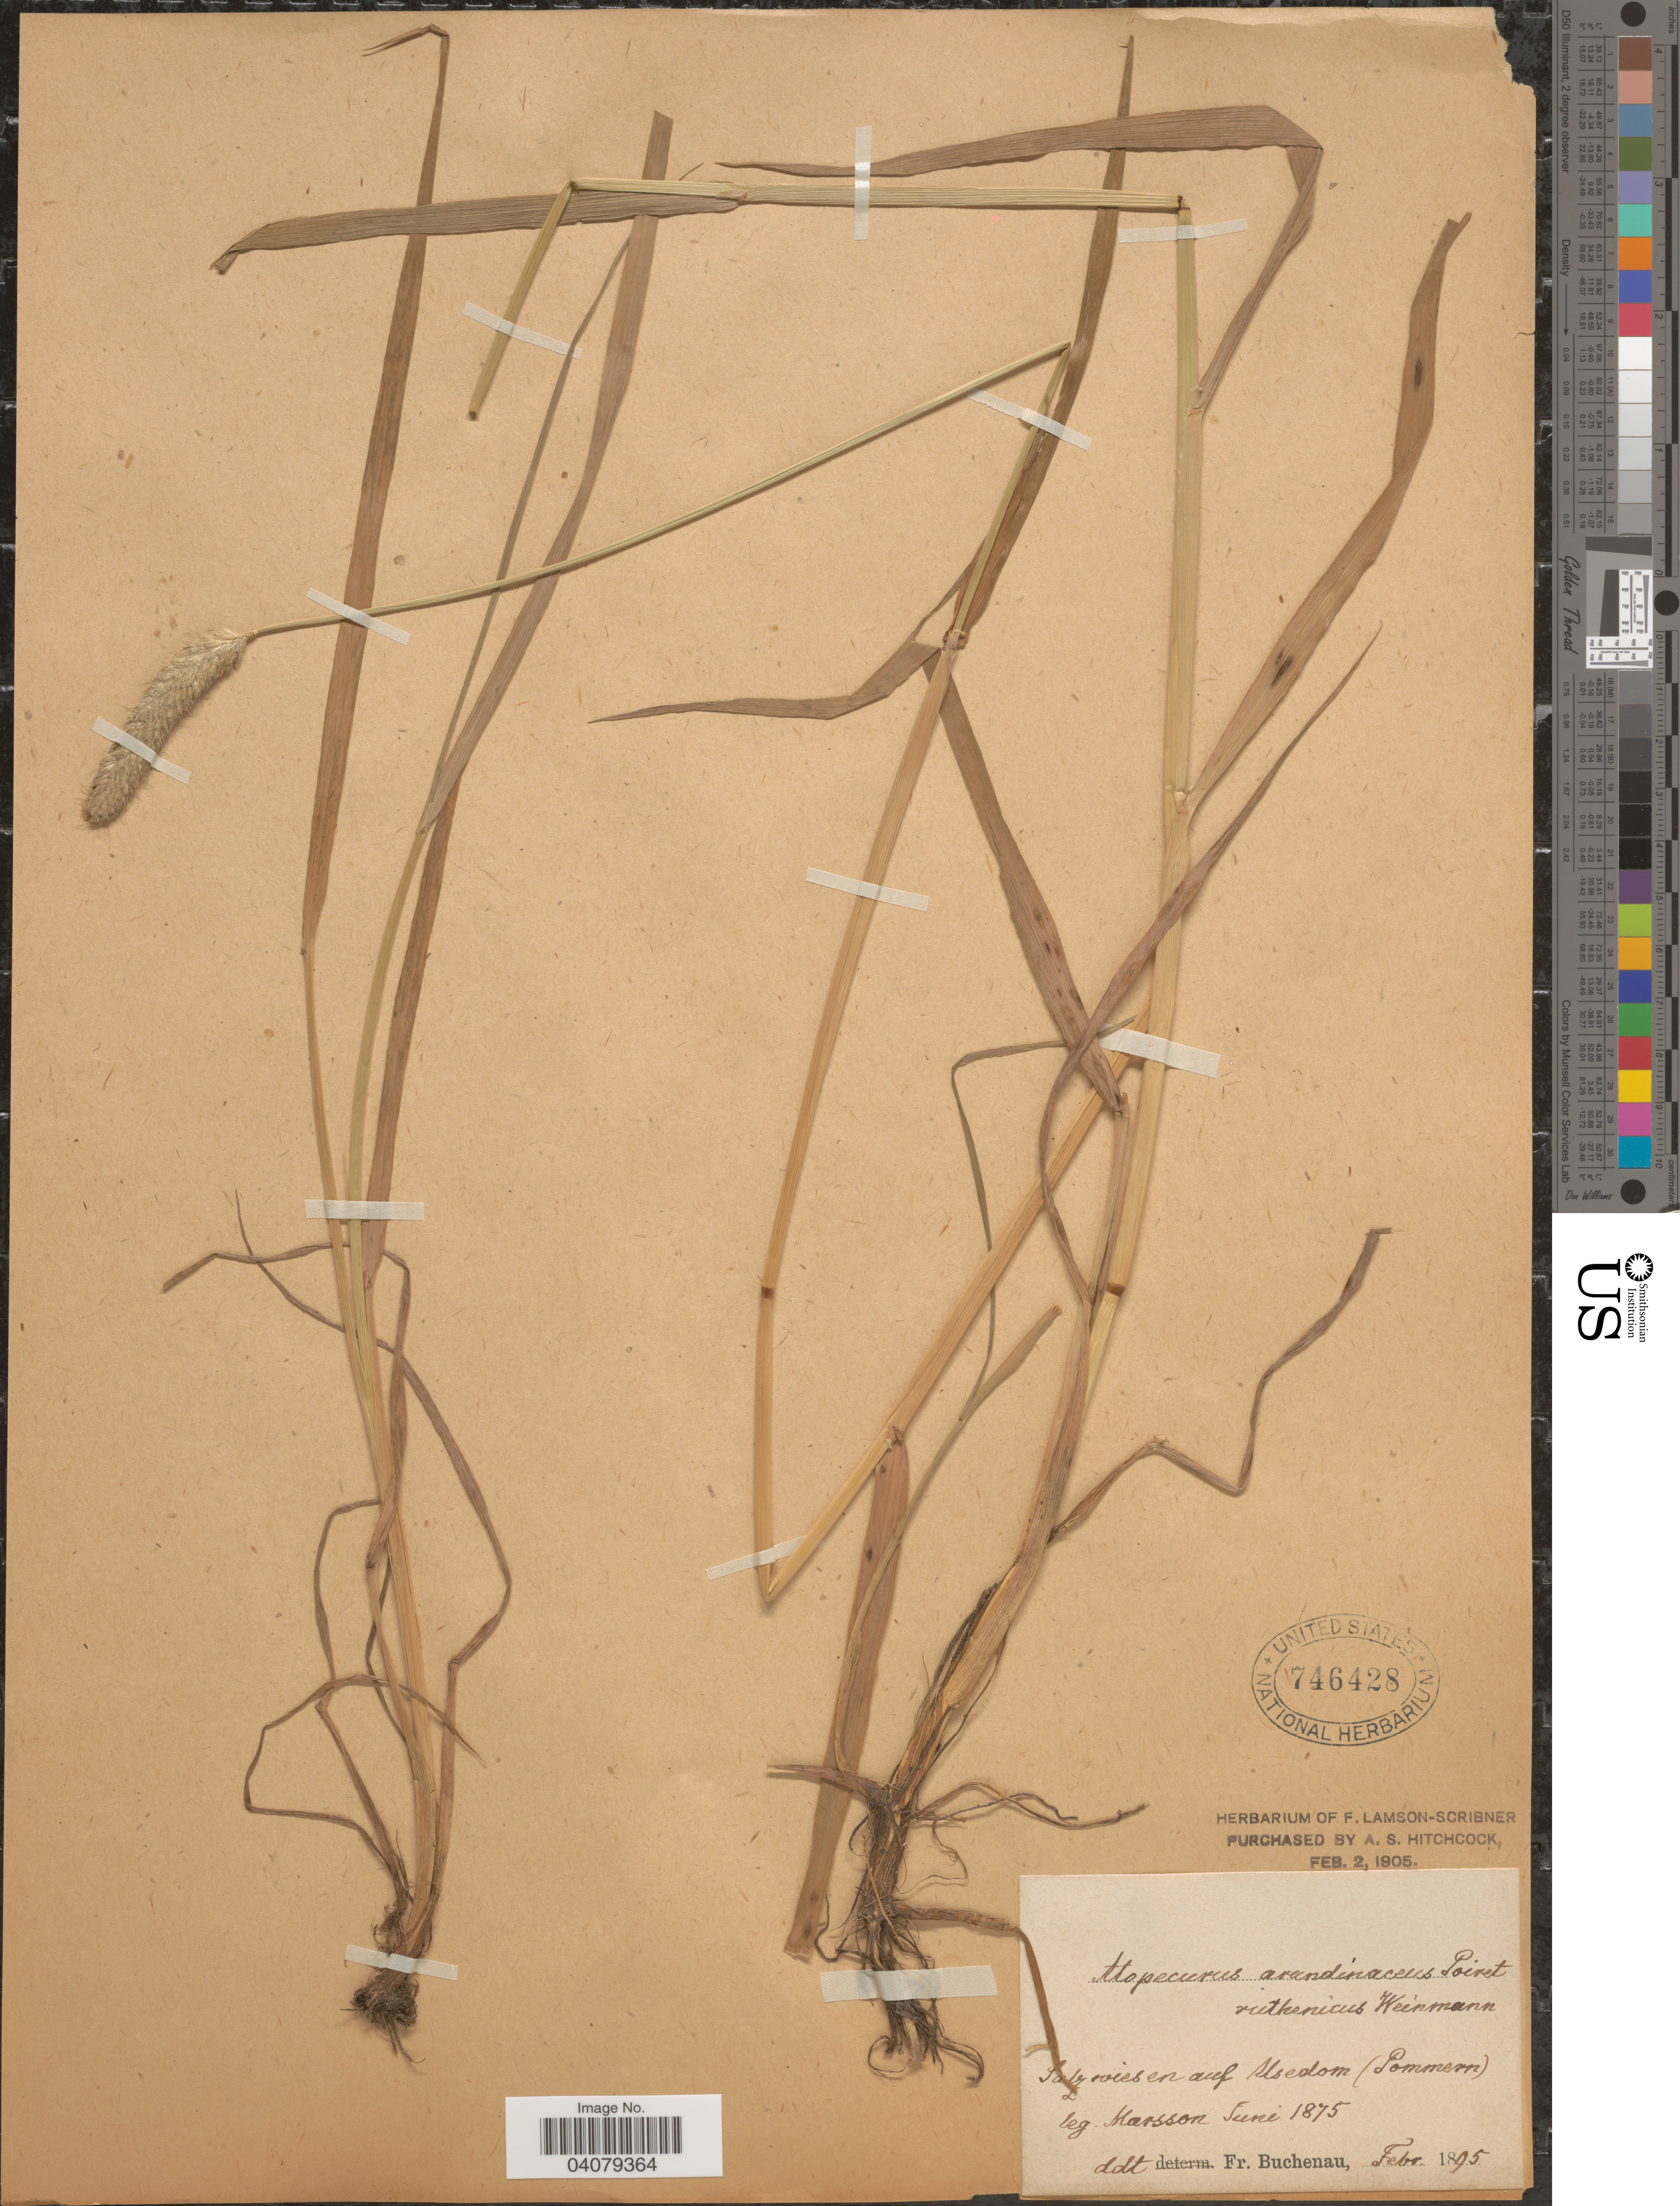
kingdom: Plantae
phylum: Tracheophyta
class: Liliopsida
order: Poales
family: Poaceae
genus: Alopecurus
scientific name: Alopecurus arundinaceus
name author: Poir.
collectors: Marsson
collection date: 1875-06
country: Germany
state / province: Mecklenburg-Vorpommern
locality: Salzwiesen auf Usedom (Pommern).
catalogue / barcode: US 746428